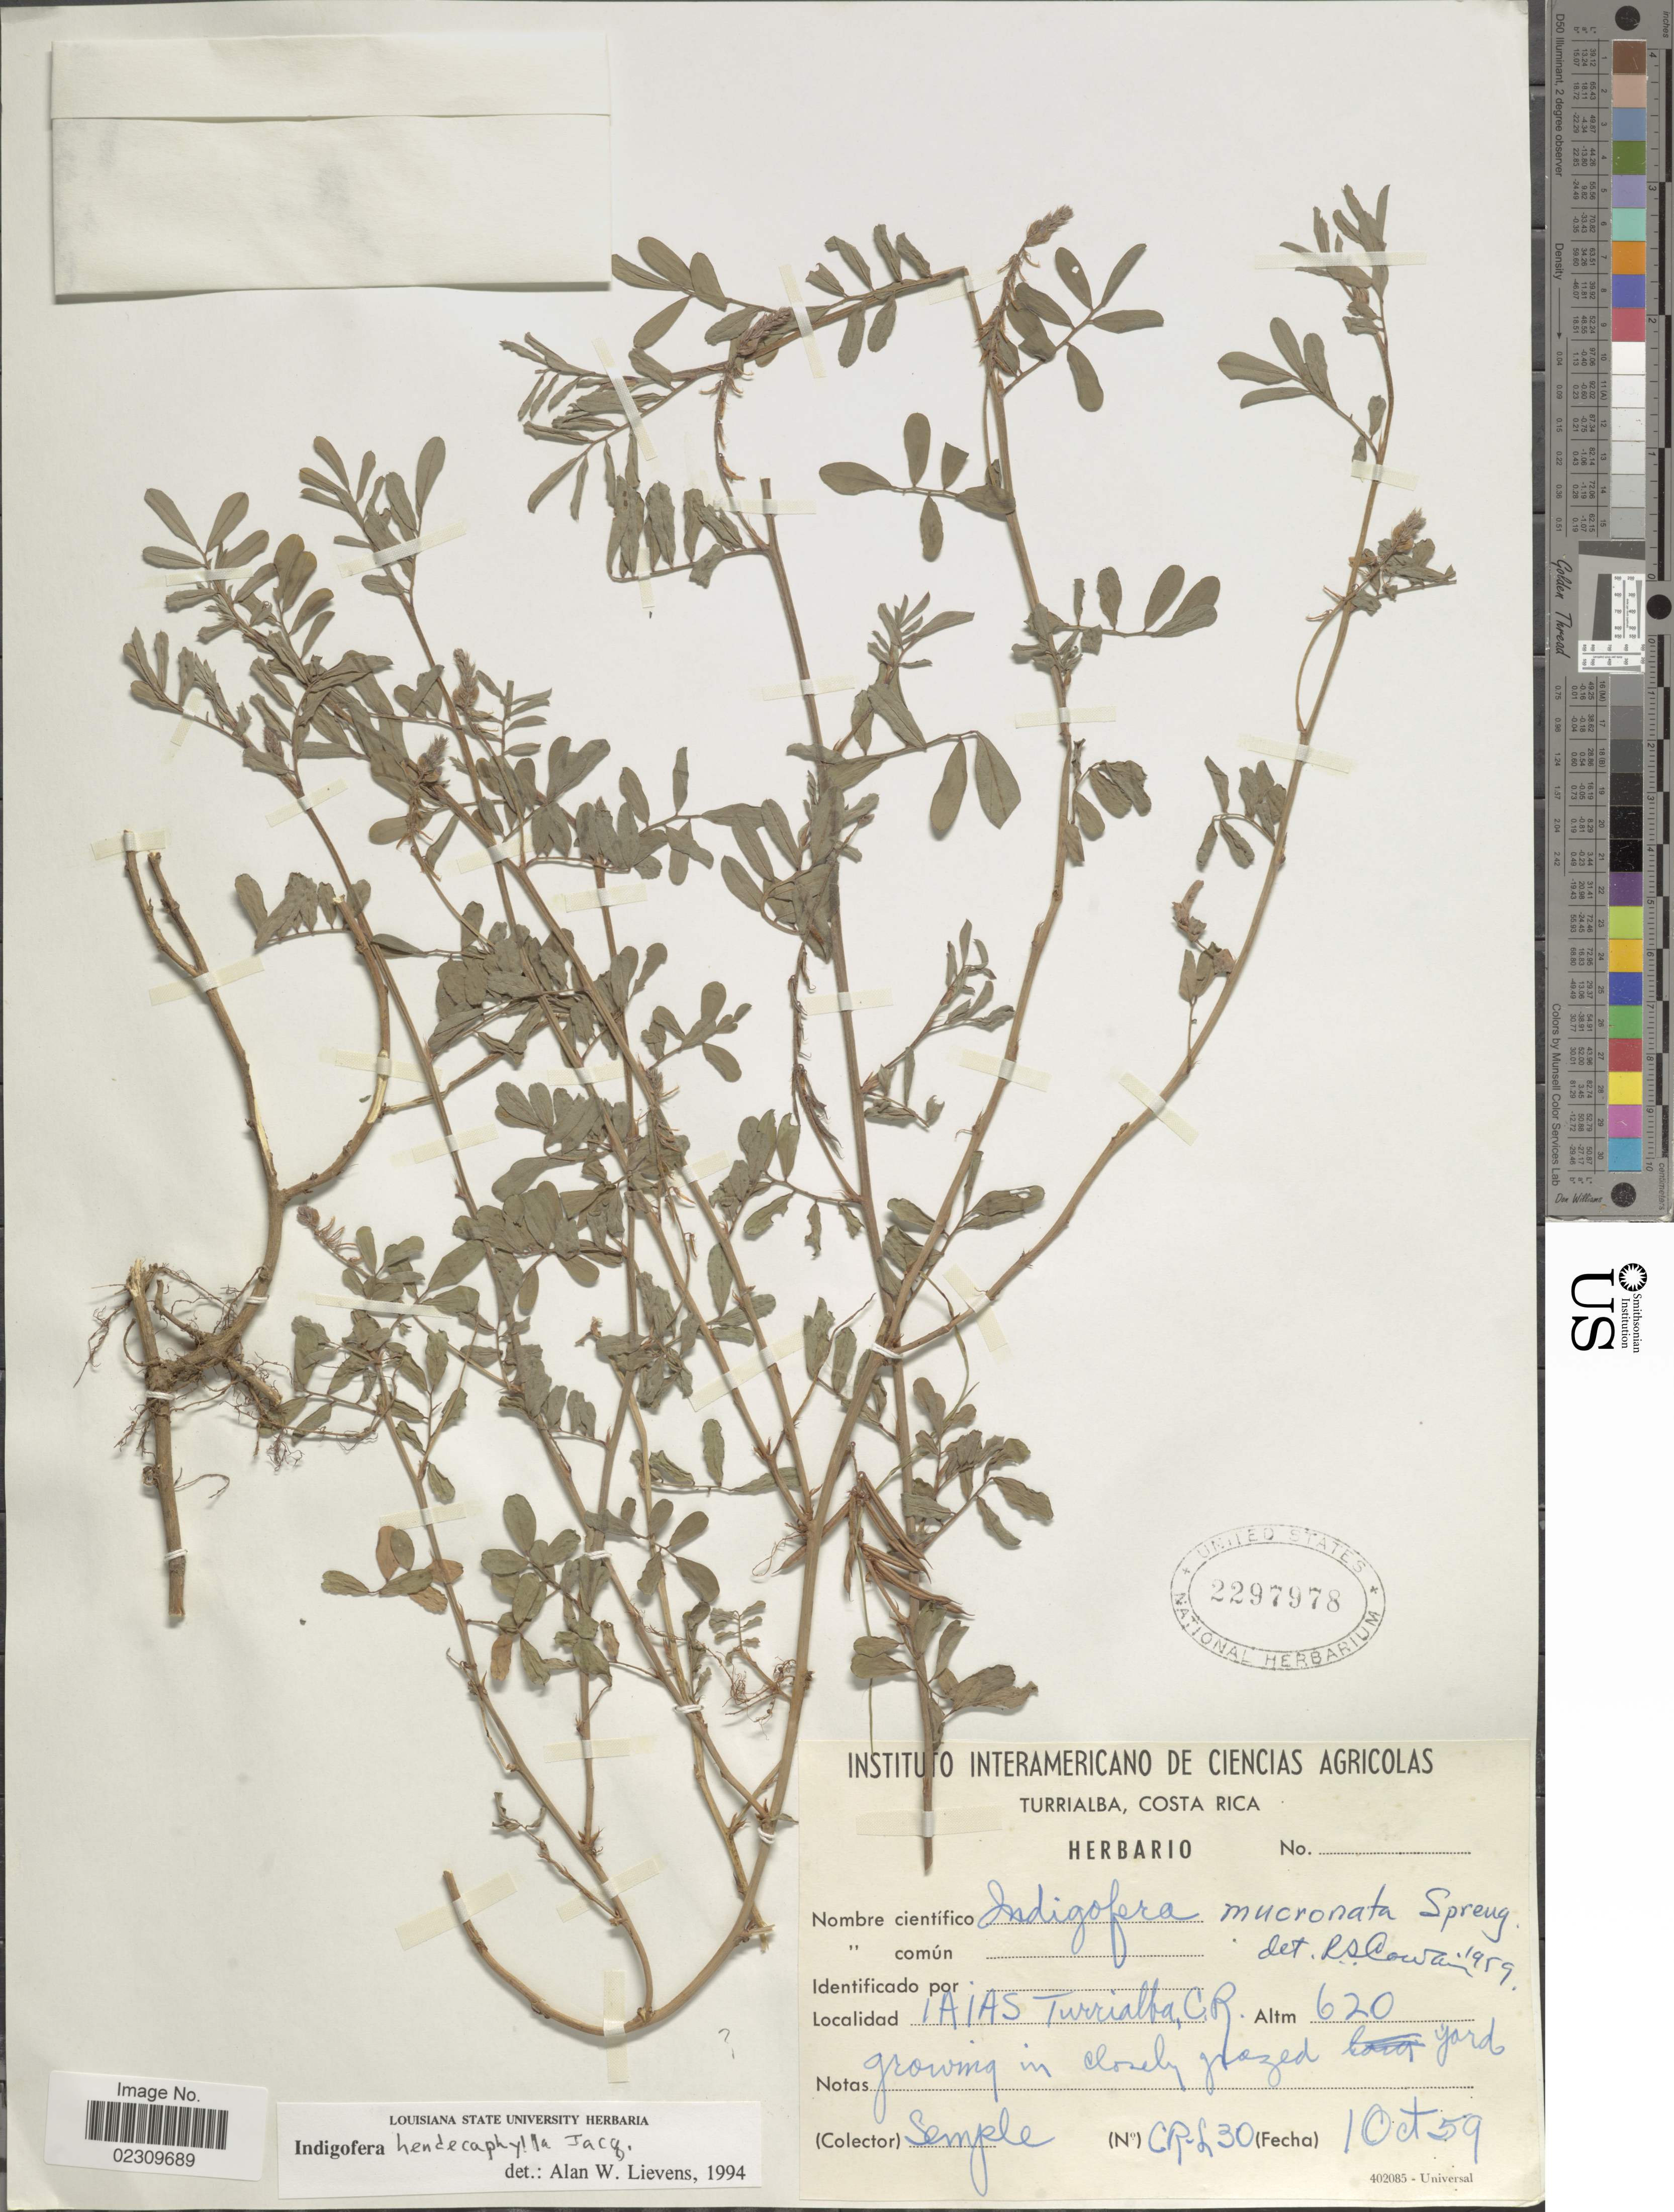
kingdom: Plantae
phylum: Tracheophyta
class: Magnoliopsida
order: Fabales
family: Fabaceae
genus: Indigofera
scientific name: Indigofera hendecaphylla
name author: Jacq.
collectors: Semple, --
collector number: CR-L30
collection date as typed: Transcribed d/m/y: 1/10/59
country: Costa Rica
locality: IAIAS Turrialba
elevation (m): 620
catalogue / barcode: US 2297978